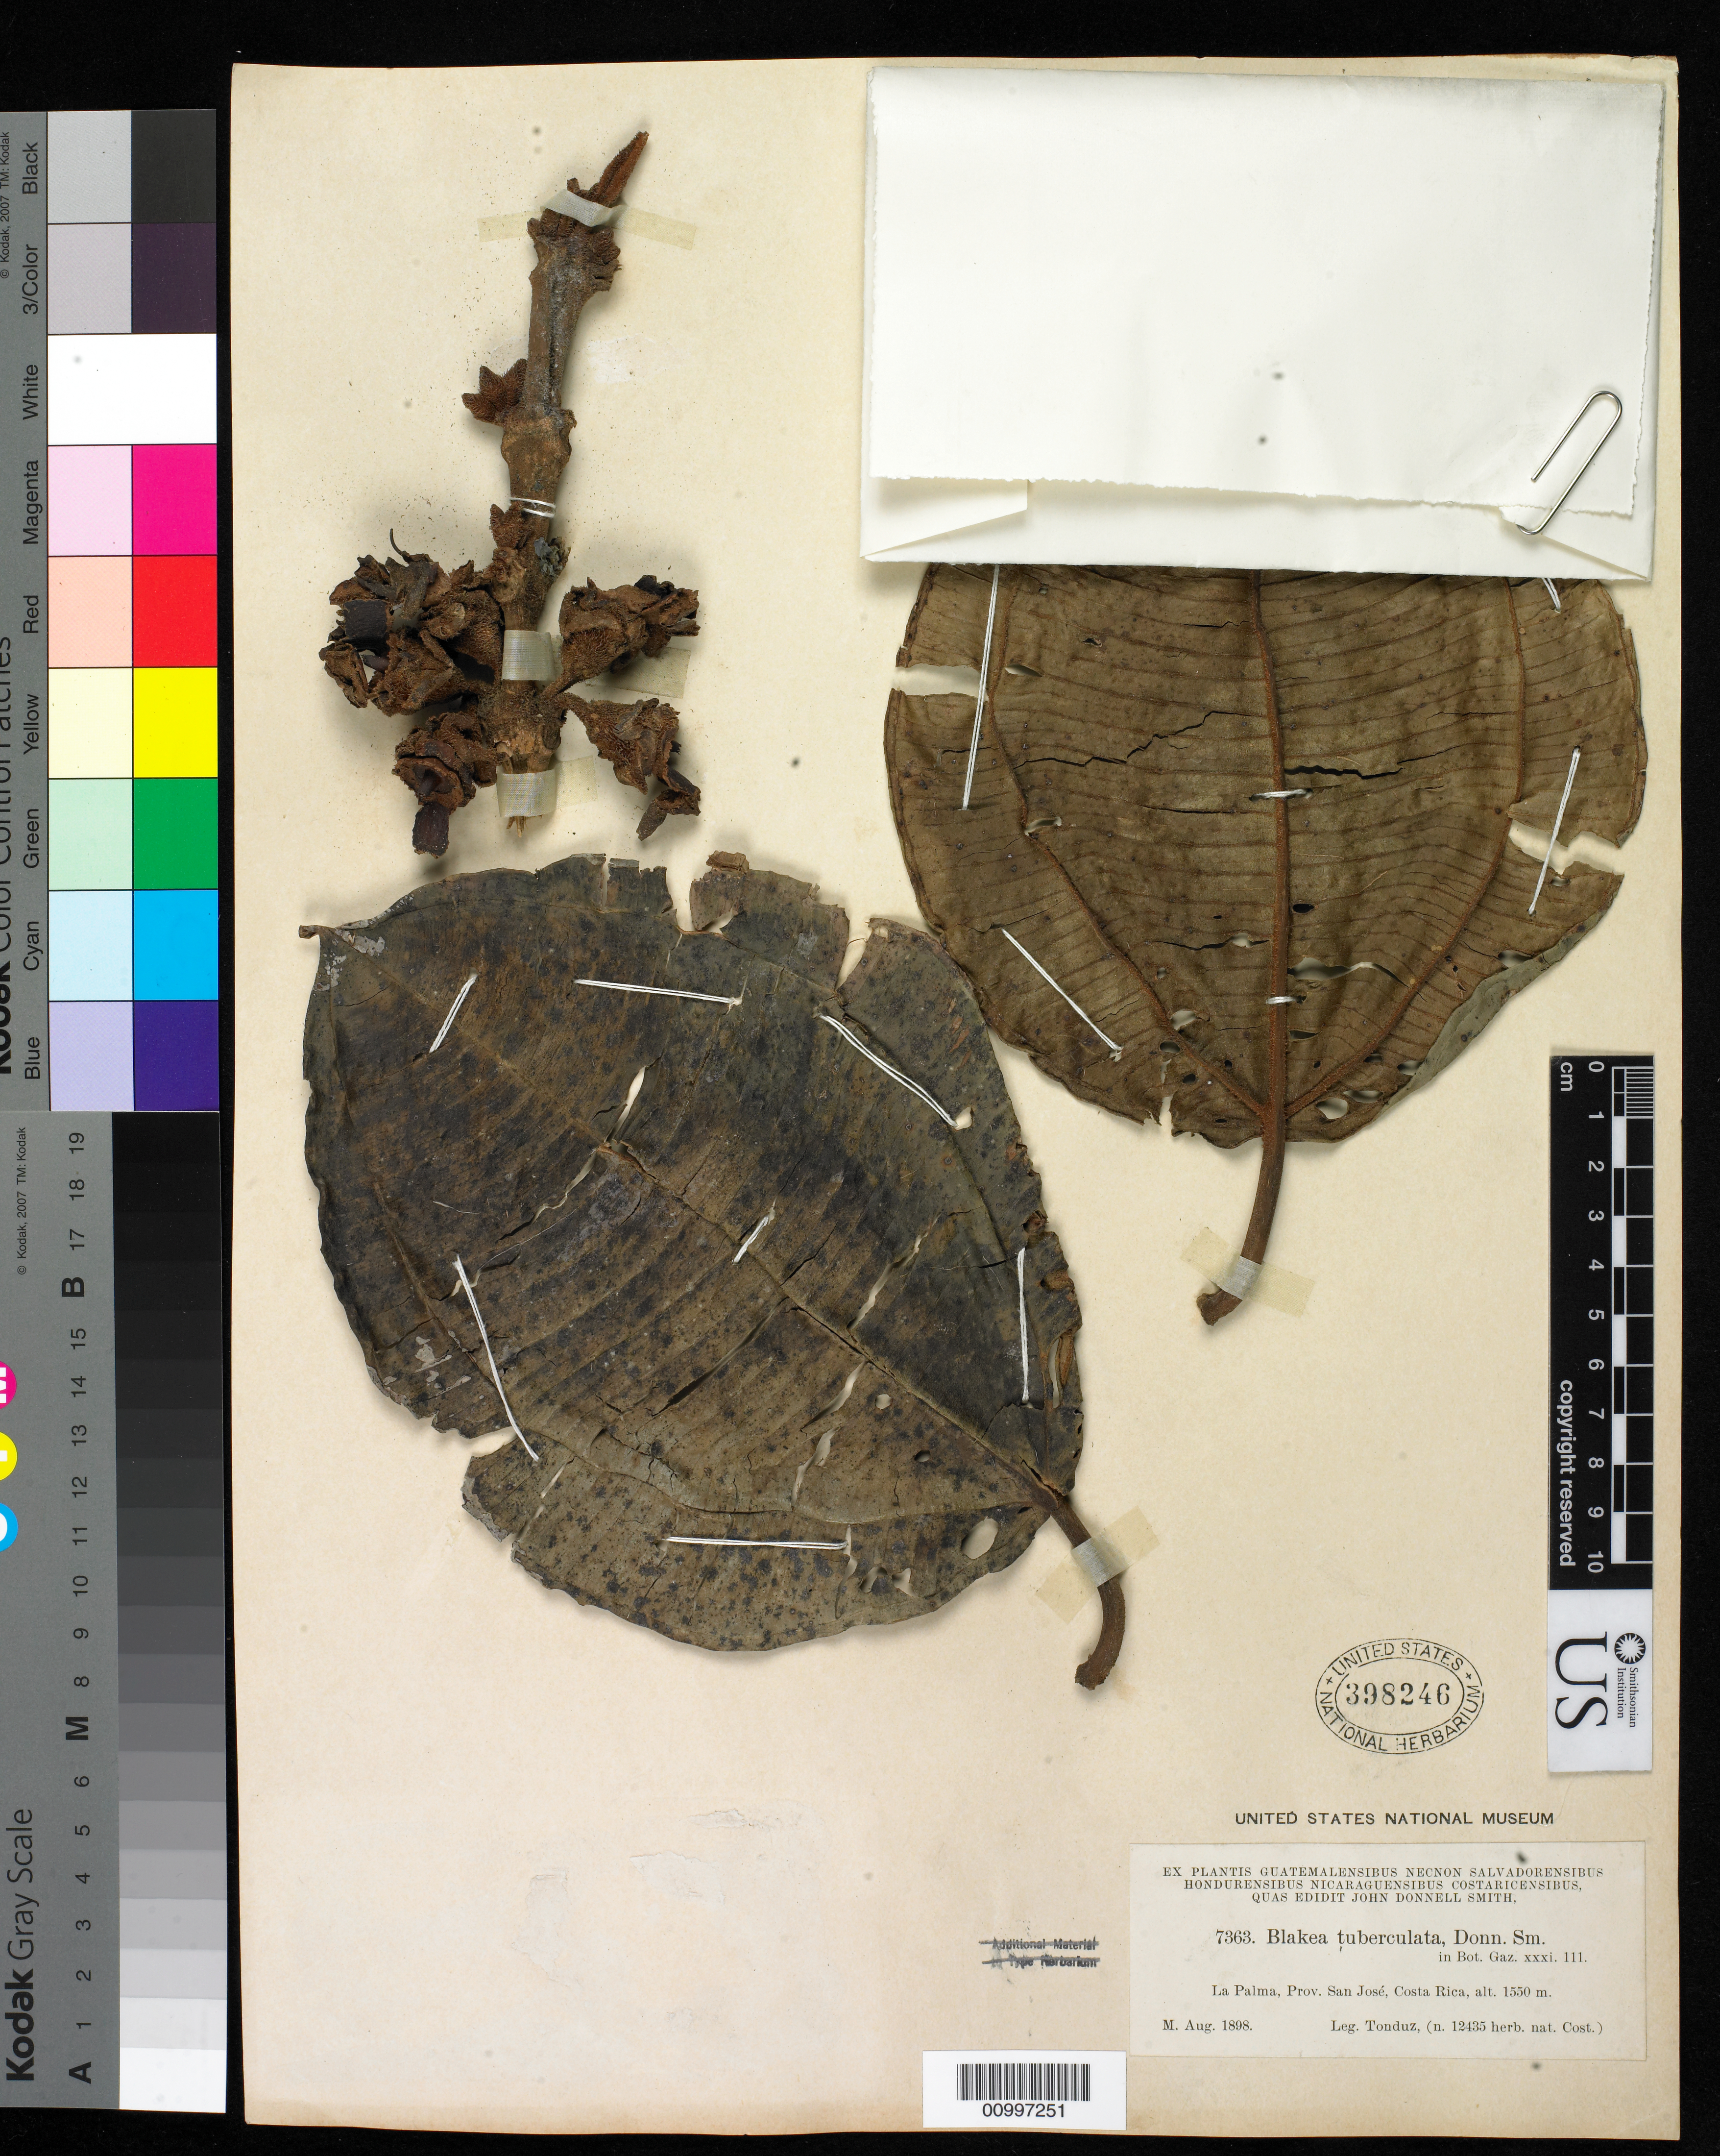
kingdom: Plantae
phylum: Tracheophyta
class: Magnoliopsida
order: Myrtales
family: Melastomataceae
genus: Blakea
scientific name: Blakea tuberculata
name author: Donn. Sm.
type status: Type Collection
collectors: A. Tonduz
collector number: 7363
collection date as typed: Aug 1898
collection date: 1898-08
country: Costa Rica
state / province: San José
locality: La Palma.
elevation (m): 1550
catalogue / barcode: US 398246